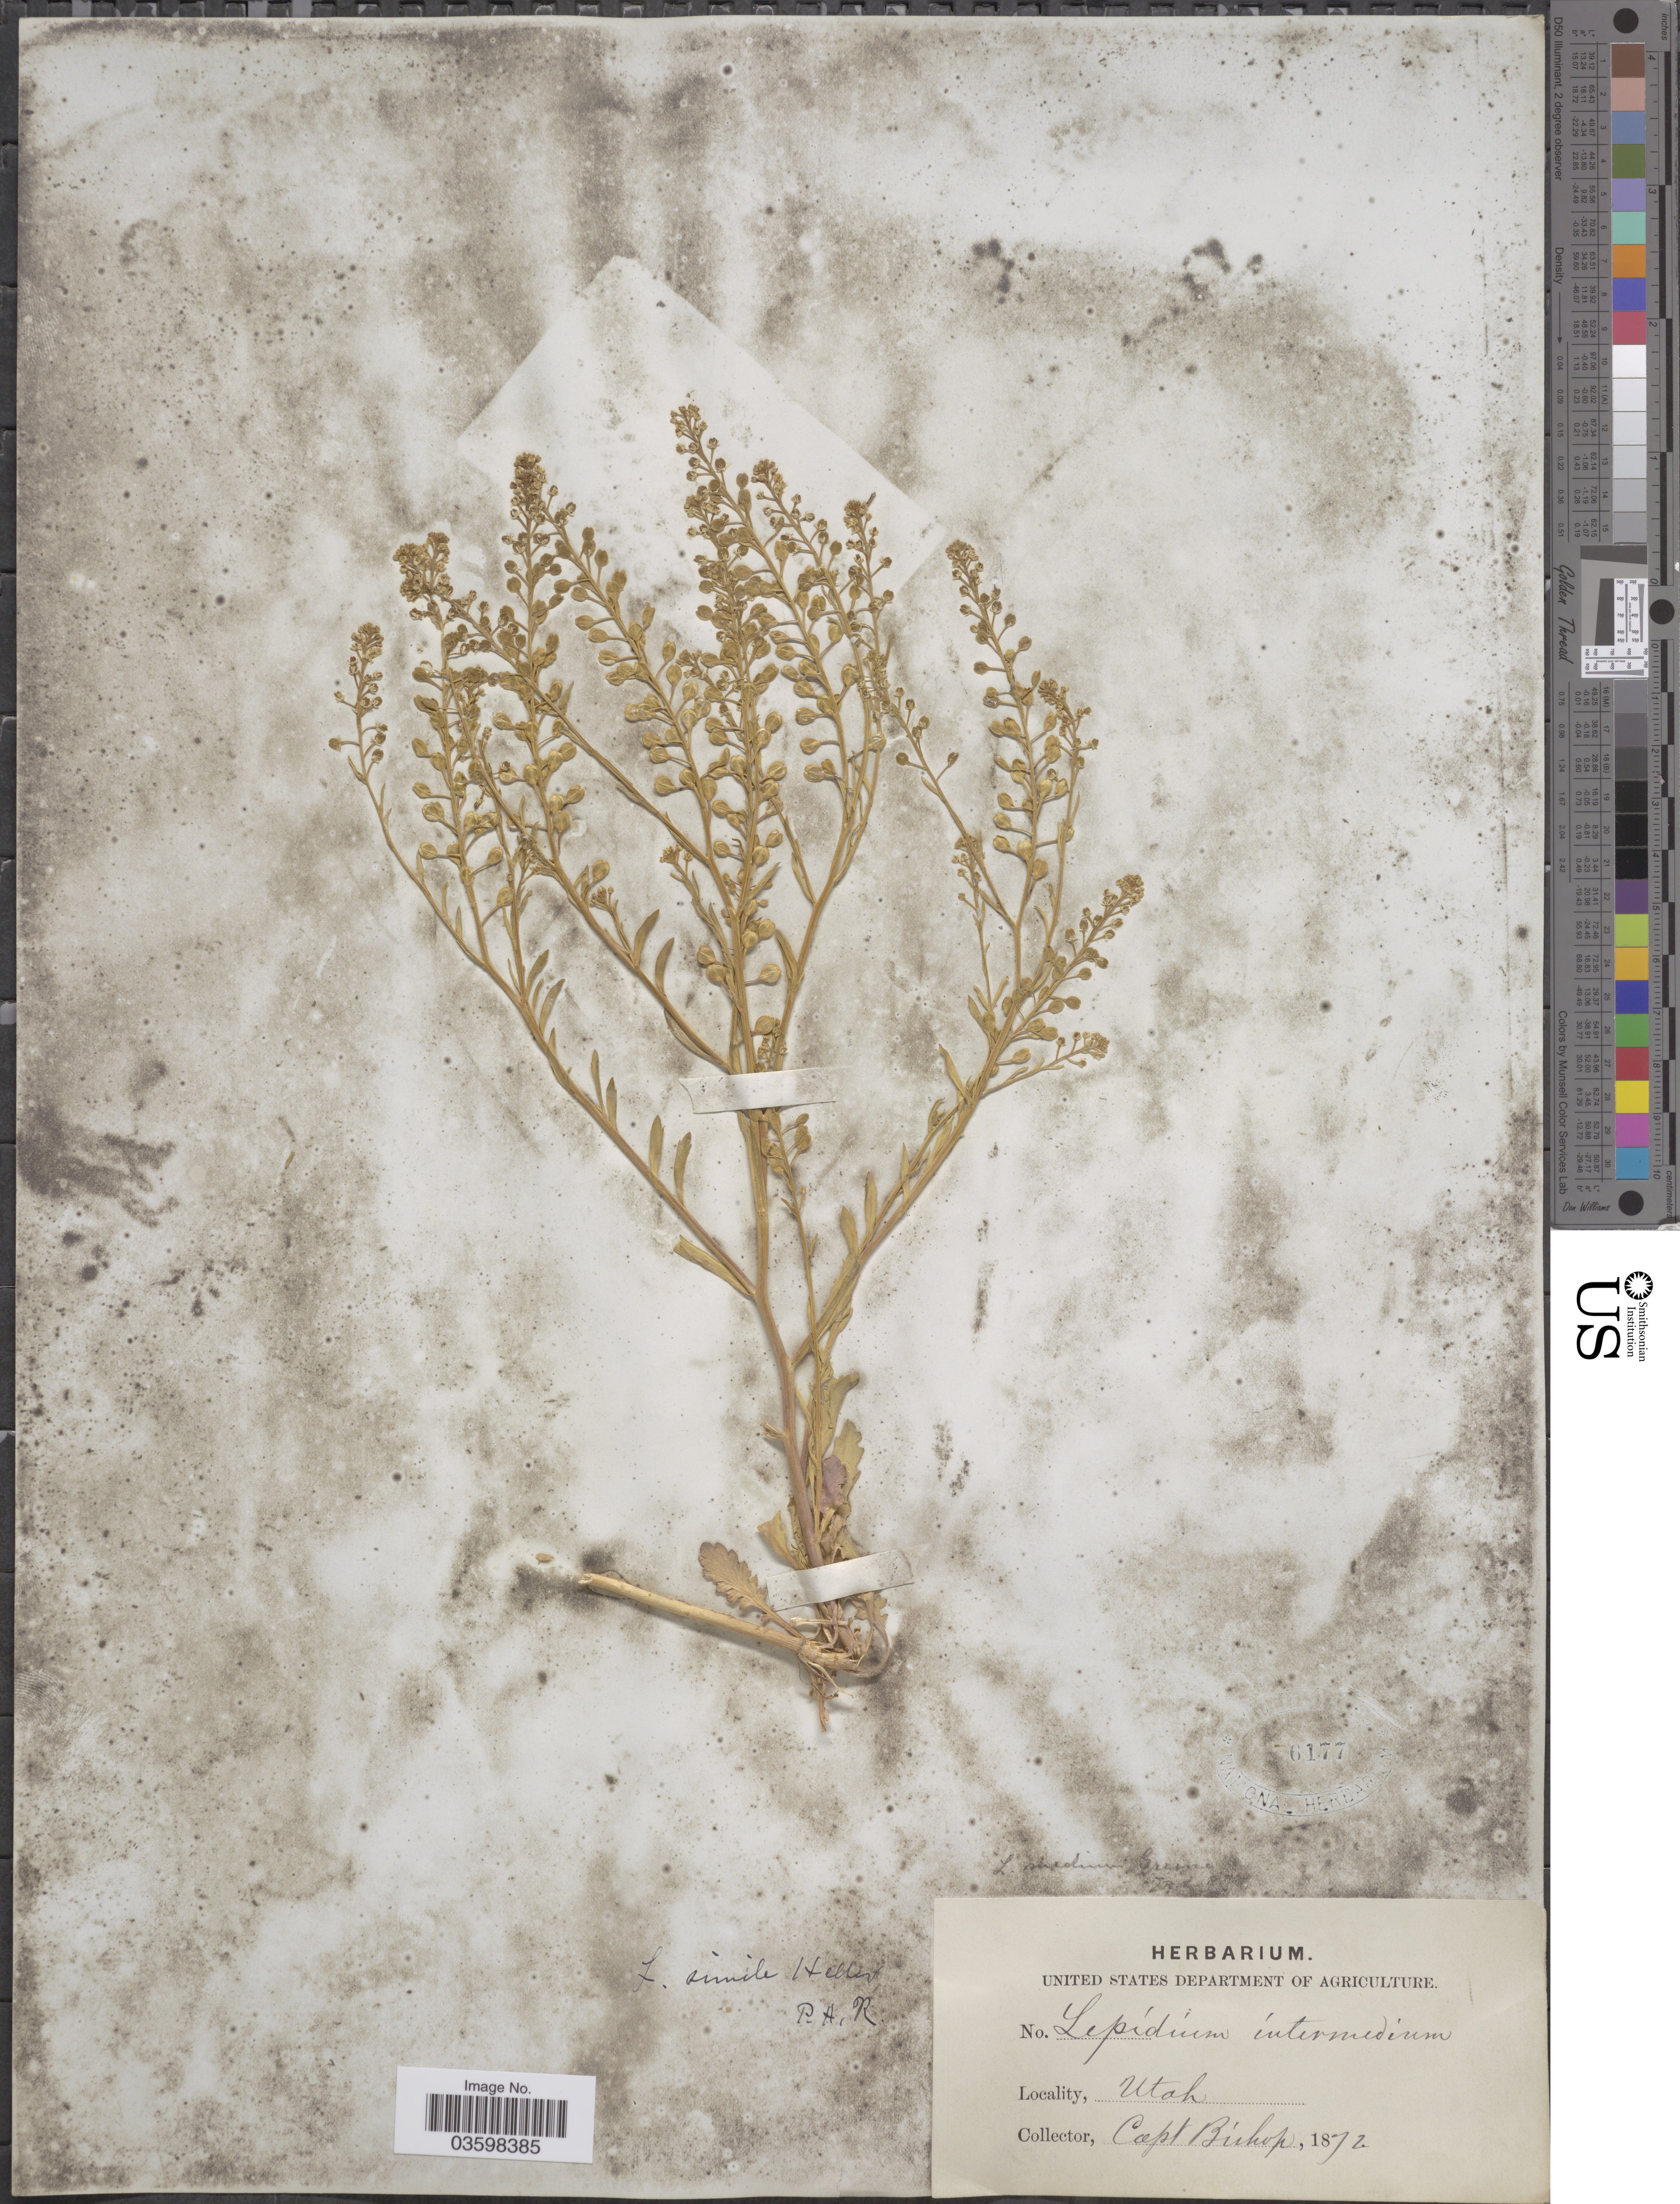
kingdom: Plantae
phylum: Tracheophyta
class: Magnoliopsida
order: Brassicales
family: Brassicaceae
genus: Lepidium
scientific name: Lepidium densiflorum var. ramosum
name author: (A. Nelson) Thell.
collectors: F. M. Bishop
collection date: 1872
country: United States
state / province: Utah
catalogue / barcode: US 6177